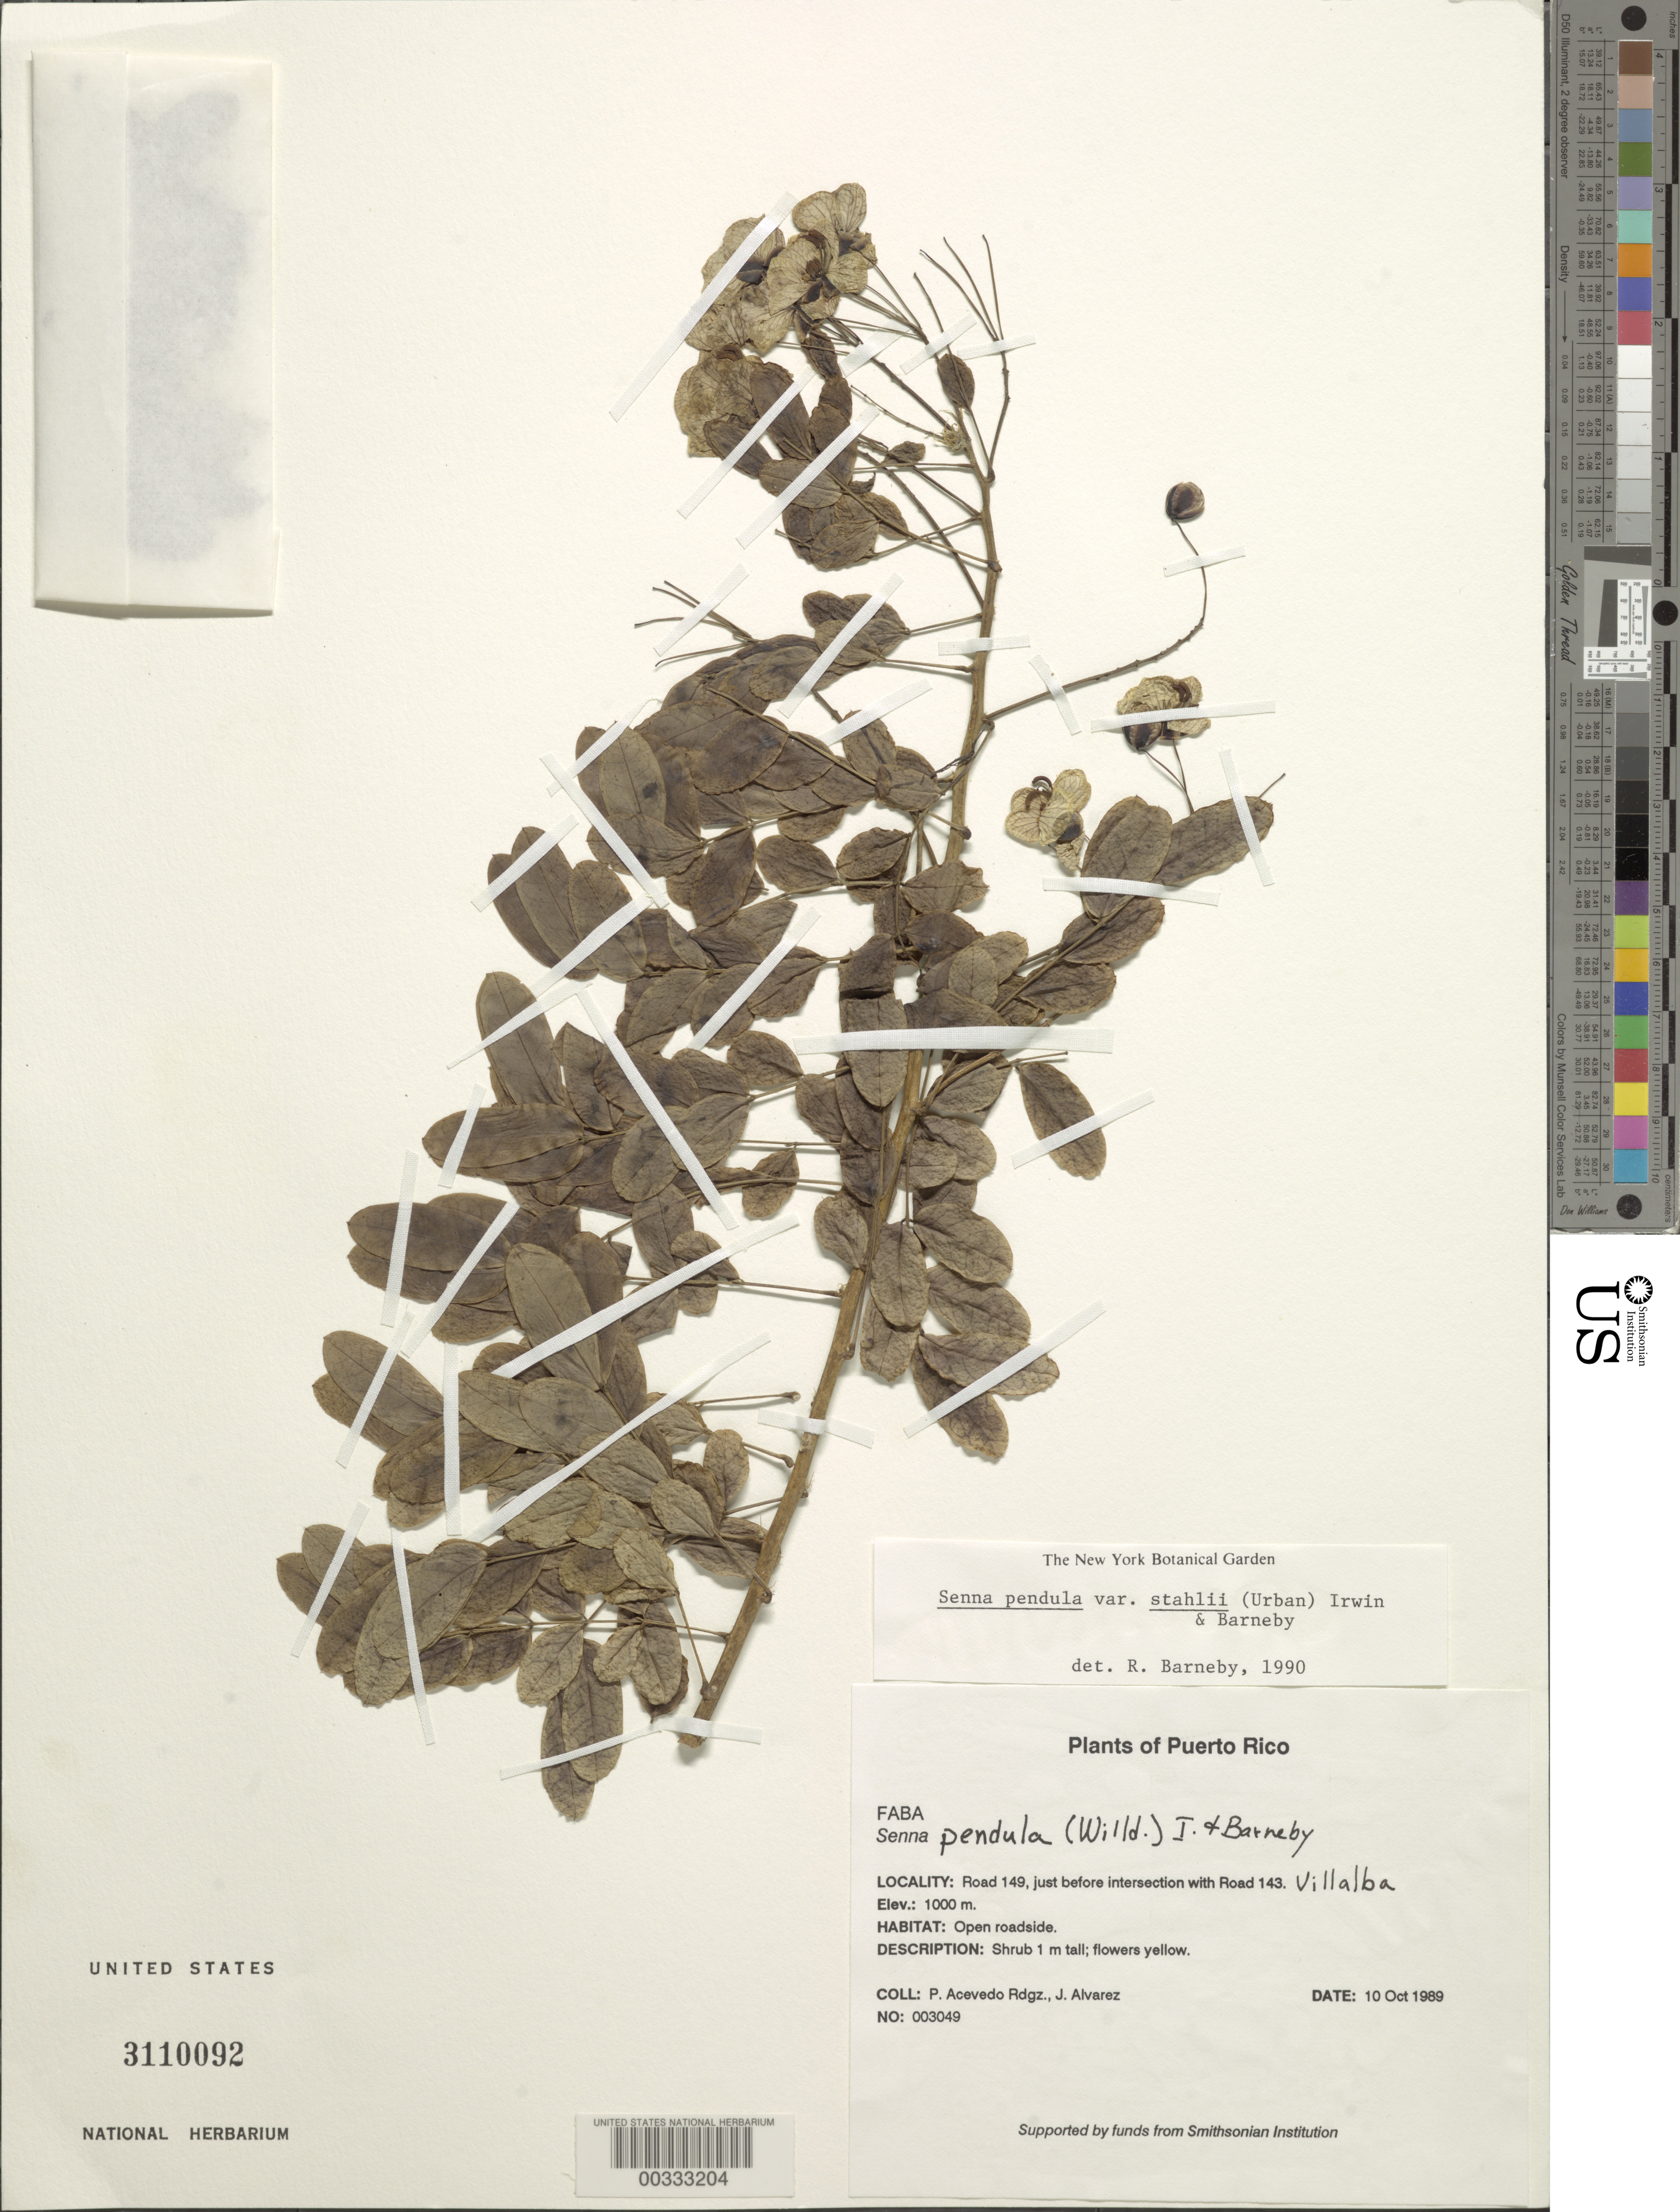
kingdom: Plantae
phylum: Tracheophyta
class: Magnoliopsida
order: Fabales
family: Fabaceae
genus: Senna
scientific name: Senna pendula var. stahlii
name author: (Urb.) H.S. Irwin & Barneby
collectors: P. Acevedo-Rodr. & J. Alvarez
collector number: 3049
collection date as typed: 10 Oct 1989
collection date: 1989-10-10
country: Puerto Rico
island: Puerto Rico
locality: Road 149, just before intersection with road 143; villalba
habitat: Open roadside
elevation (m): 1000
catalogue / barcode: US 3110092